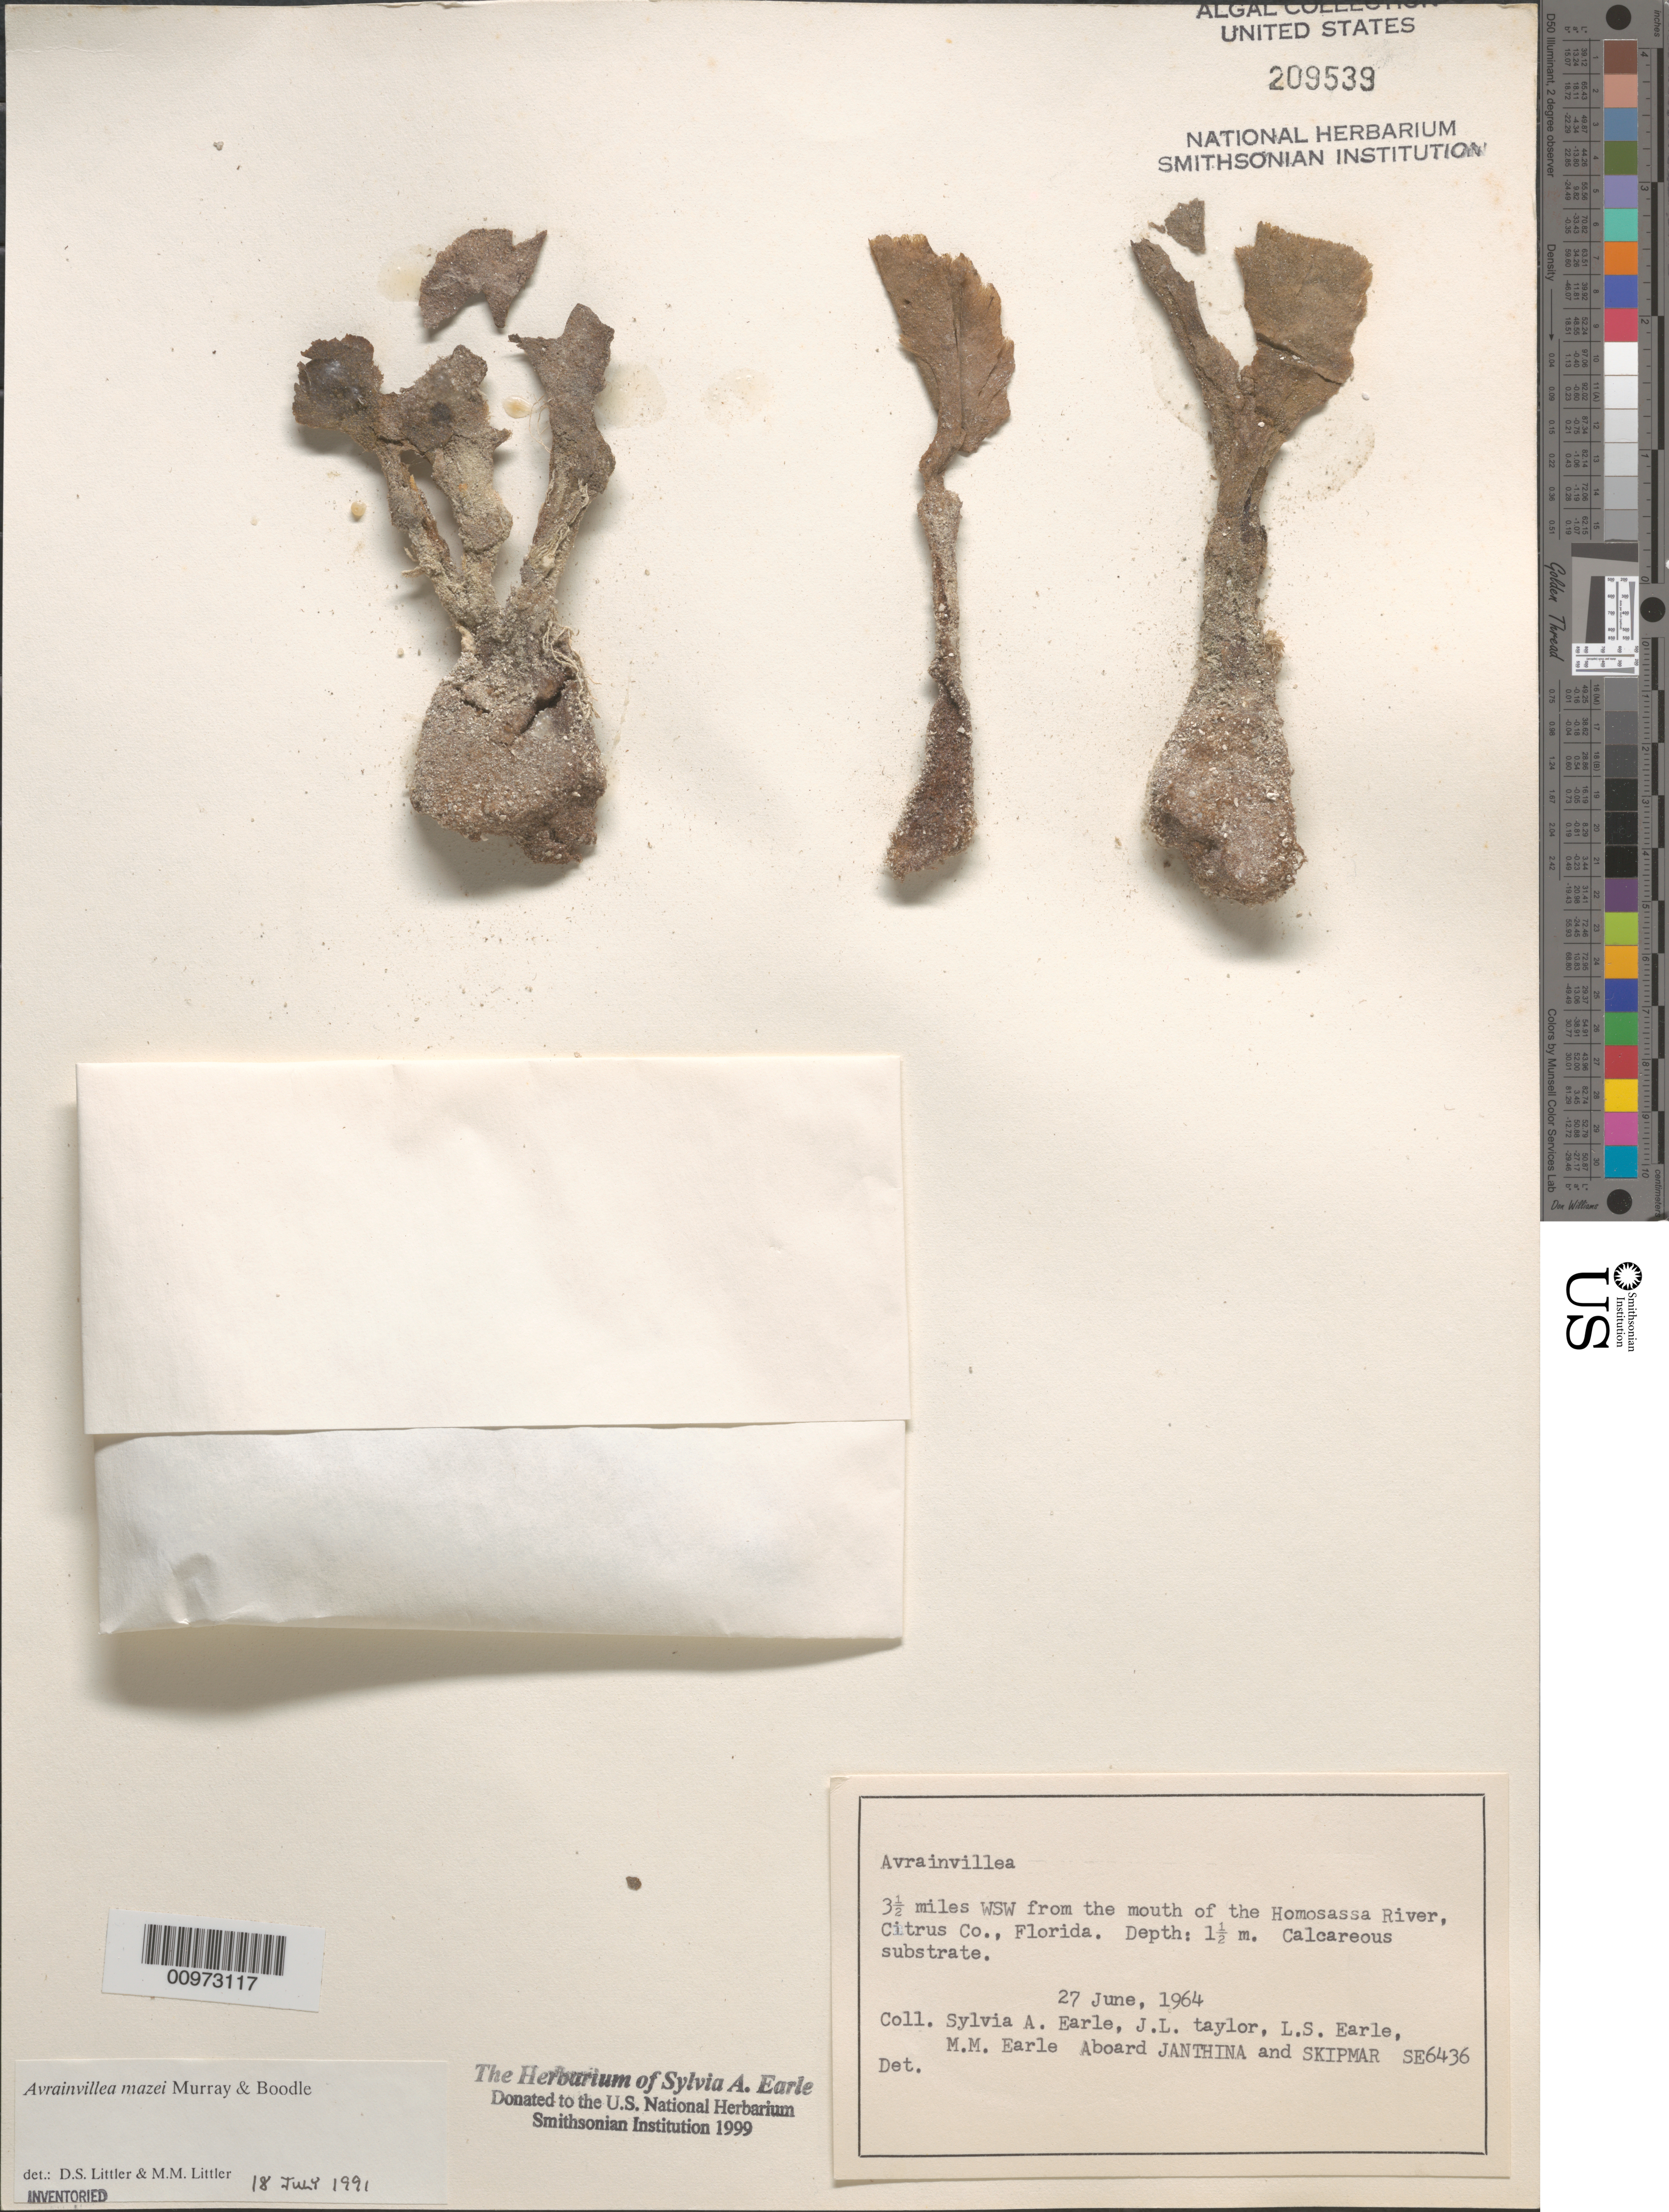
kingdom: Plantae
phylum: Chlorophyta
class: Ulvophyceae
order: Bryopsidales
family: Dichotomosiphonaceae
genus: Avrainvillea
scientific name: Avrainvillea mazei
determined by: Littler, D. S.; Littler, M. M.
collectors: S. A. Earle, J. L. Taylor, L. Earle & M. Earle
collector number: SE 6436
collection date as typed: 27 Jun 1964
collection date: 1964-06-27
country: United States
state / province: Florida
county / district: Citrus County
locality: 3.5 miles west southwest from Homosassa River mouth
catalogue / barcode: US 209539